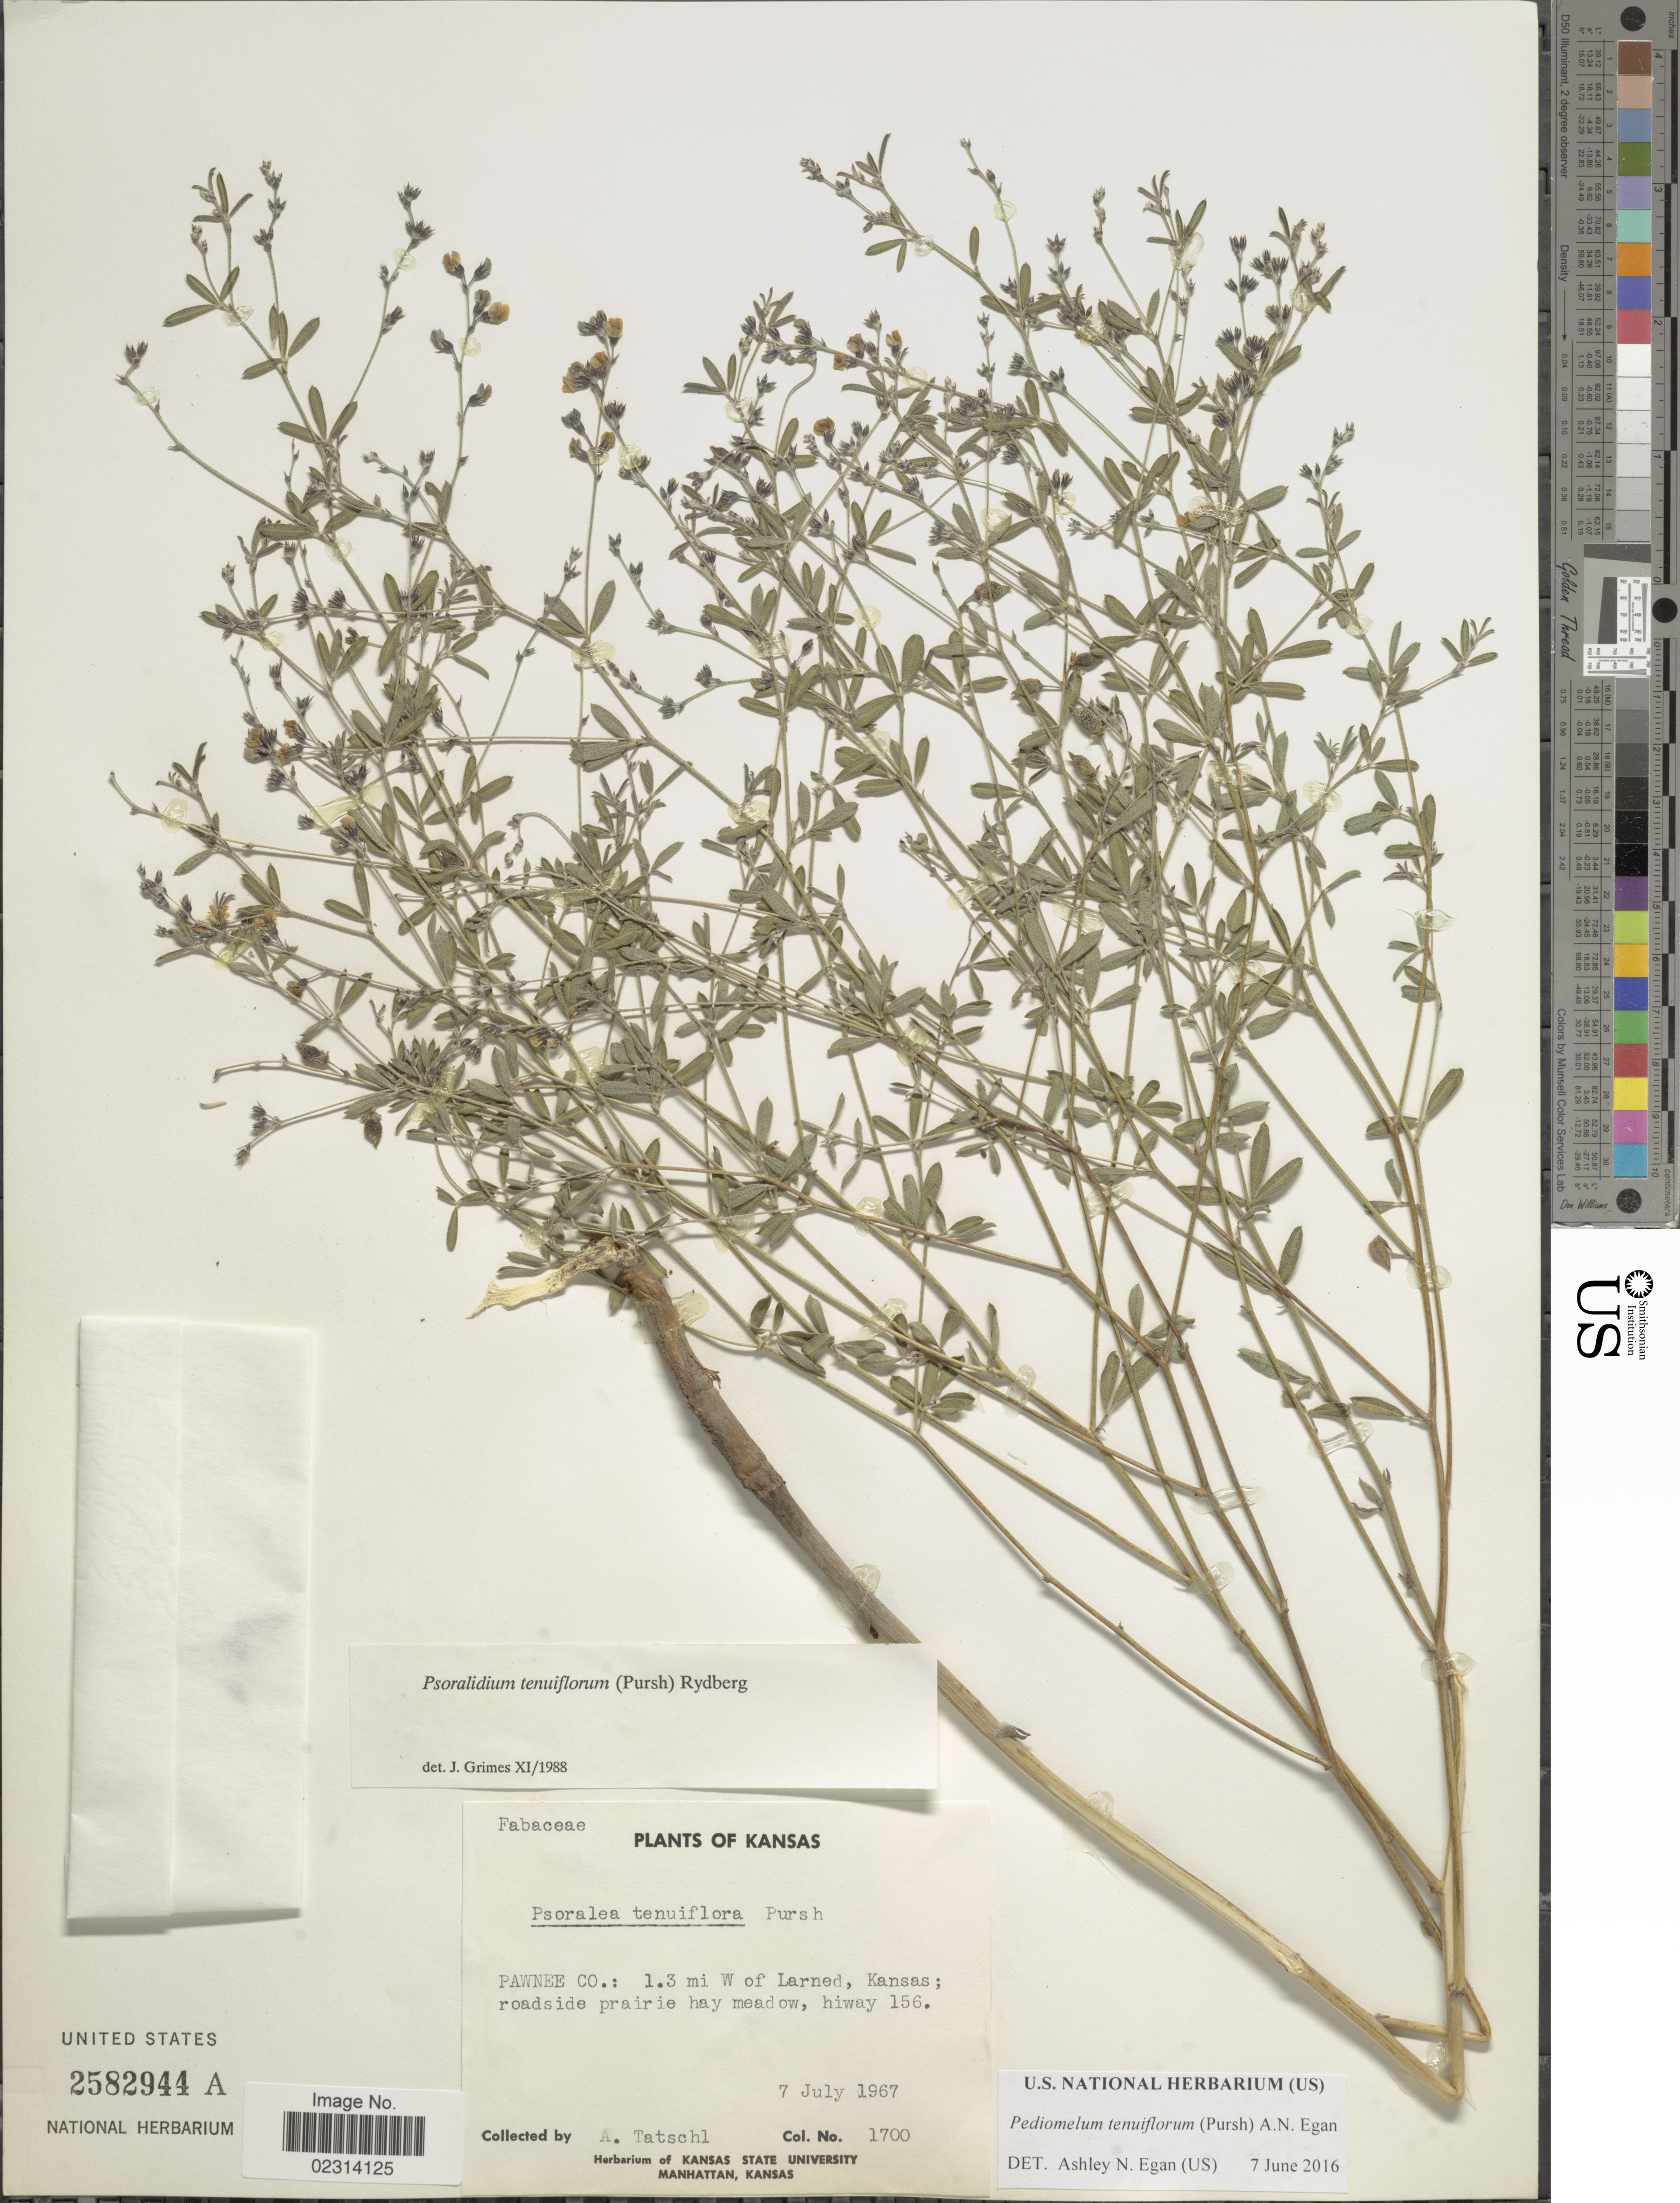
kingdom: Plantae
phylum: Tracheophyta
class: Magnoliopsida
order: Fabales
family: Fabaceae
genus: Psoralidium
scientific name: Psoralidium tenuiflorum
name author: (Pursh) Rydb.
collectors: A. Tatschl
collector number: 1700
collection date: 1967-07-07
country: United States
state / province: Kansas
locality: Pawnee Co.: 1.3 mi W of Larned, Kansas, roadside prairie hay meadow, hiway 156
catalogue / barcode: US 2582944